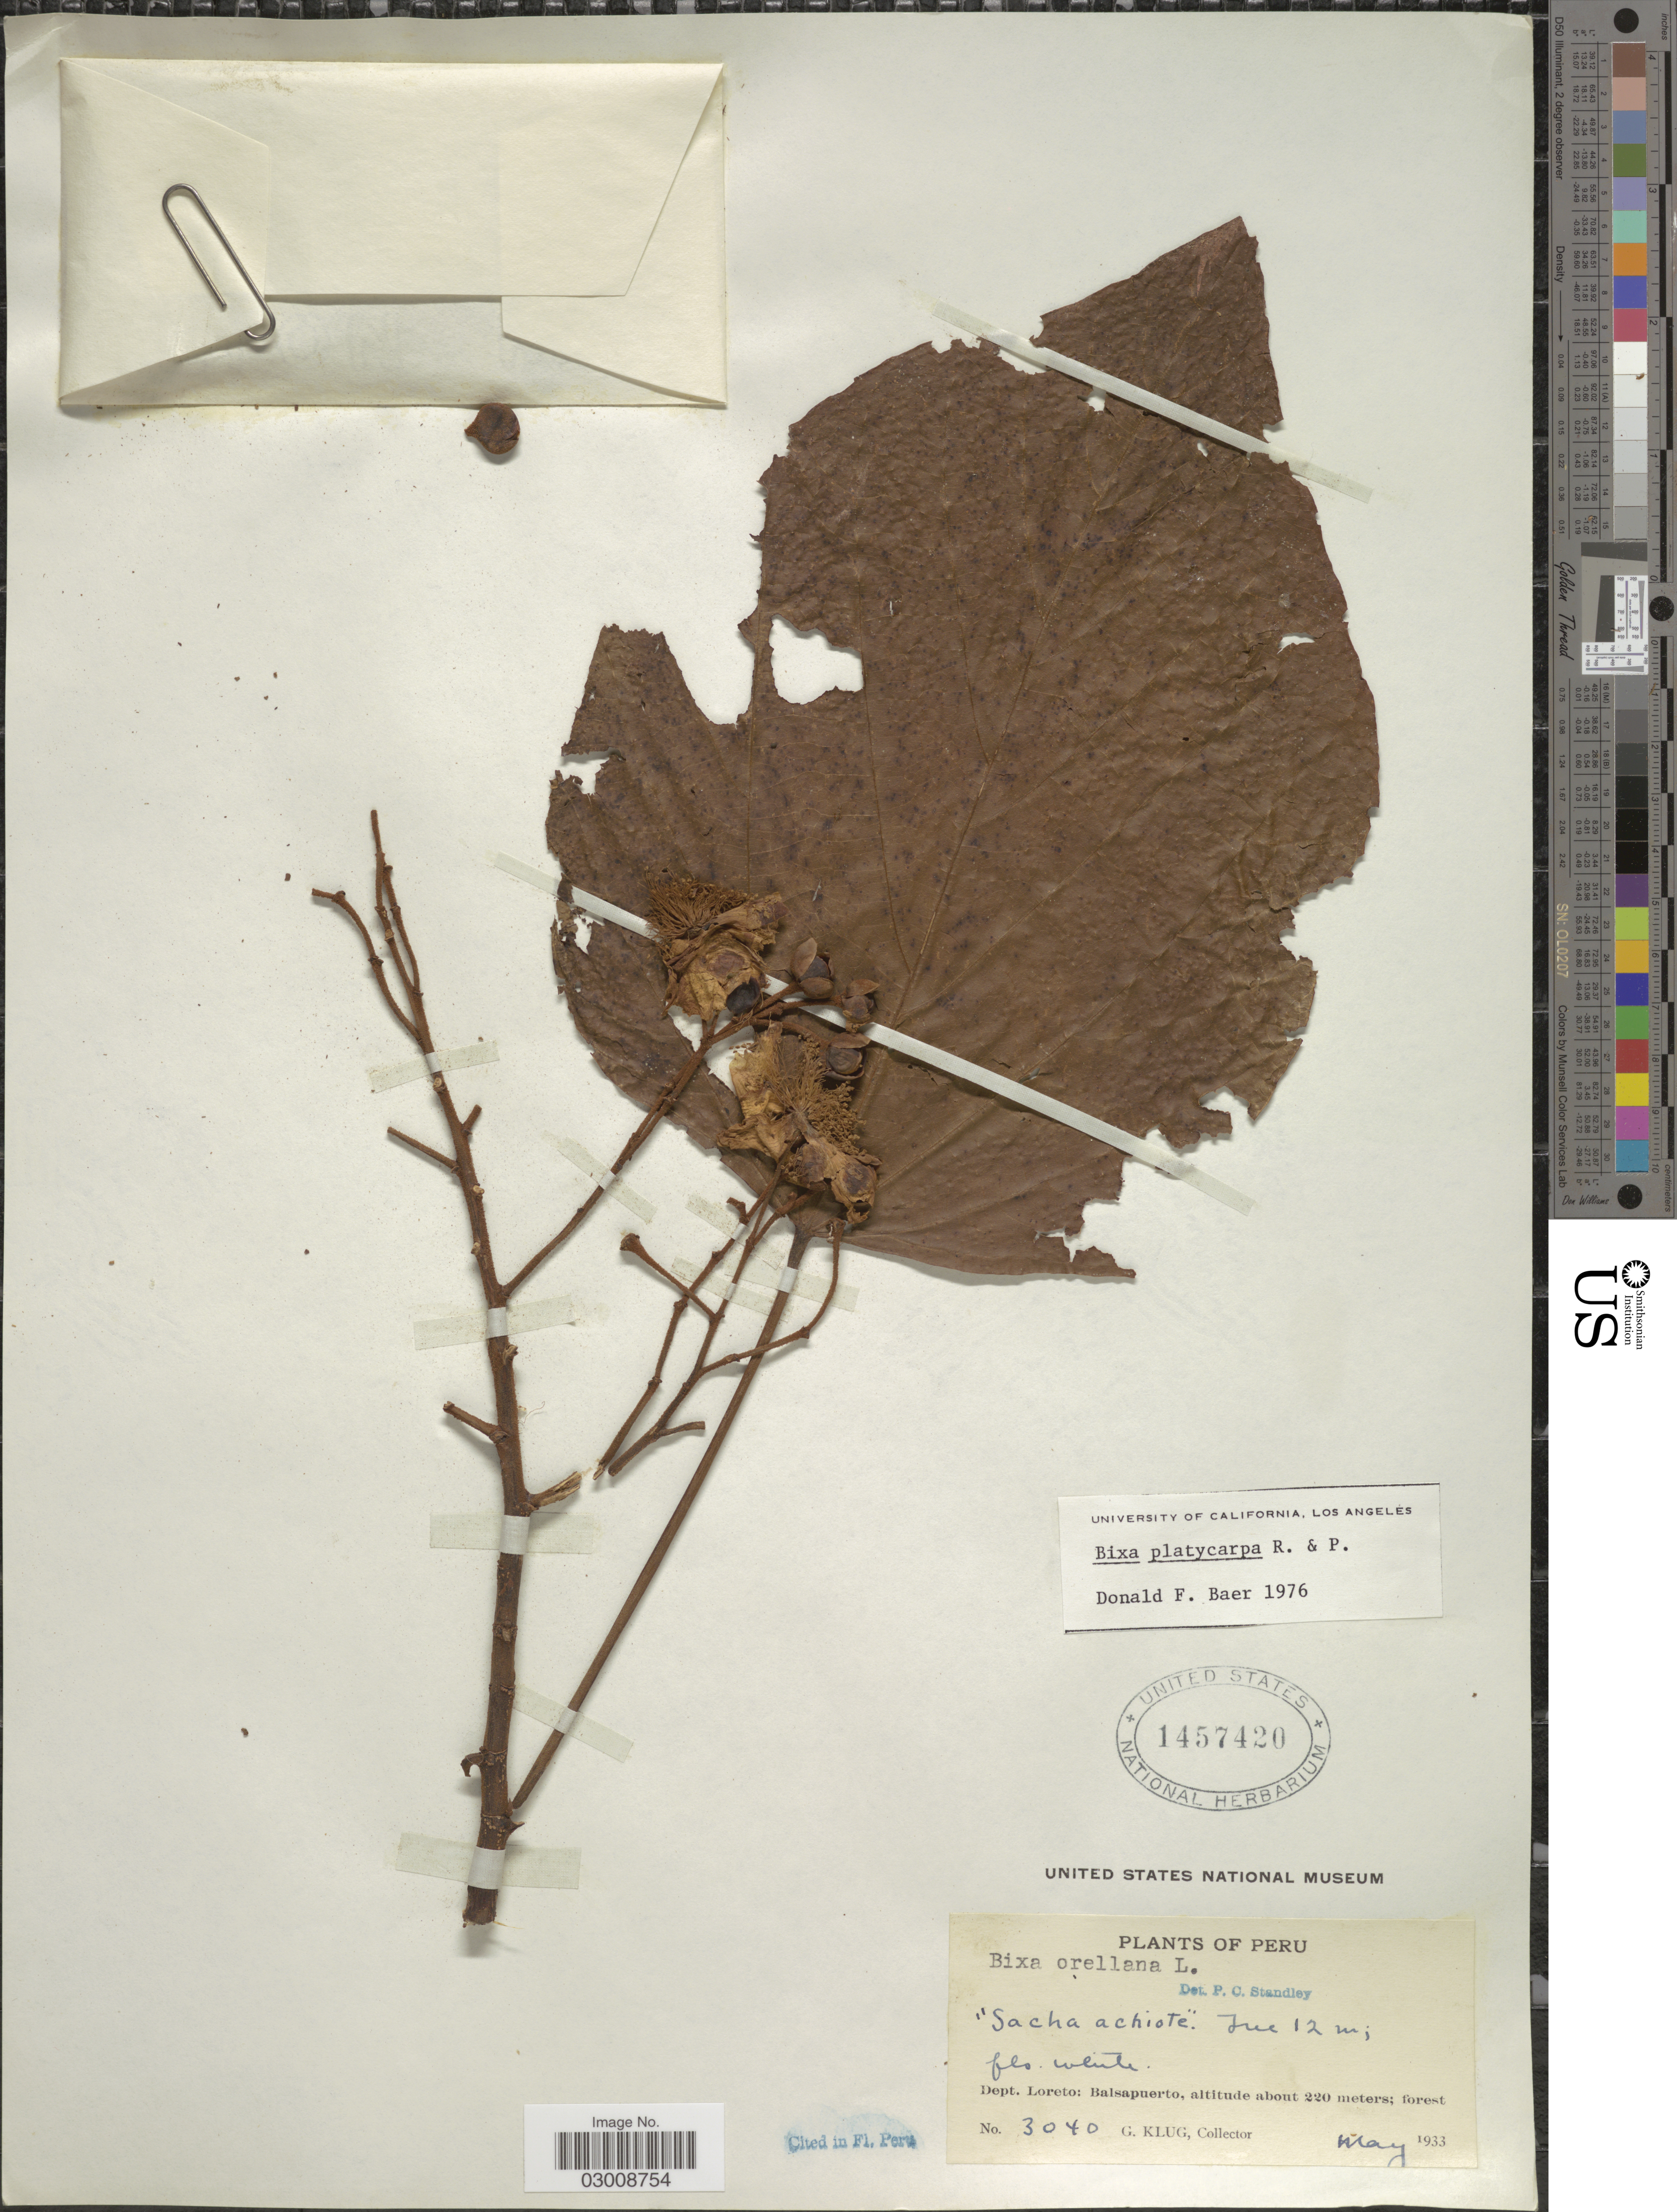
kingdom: Plantae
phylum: Tracheophyta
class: Magnoliopsida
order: Malvales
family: Bixaceae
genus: Bixa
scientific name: Bixa platycarpa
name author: Ruiz & Pav.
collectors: G. Klug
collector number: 3040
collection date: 1933-05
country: Peru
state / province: Loreto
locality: Dept. Loreto: Balsapuerto.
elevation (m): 220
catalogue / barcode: US 1457420